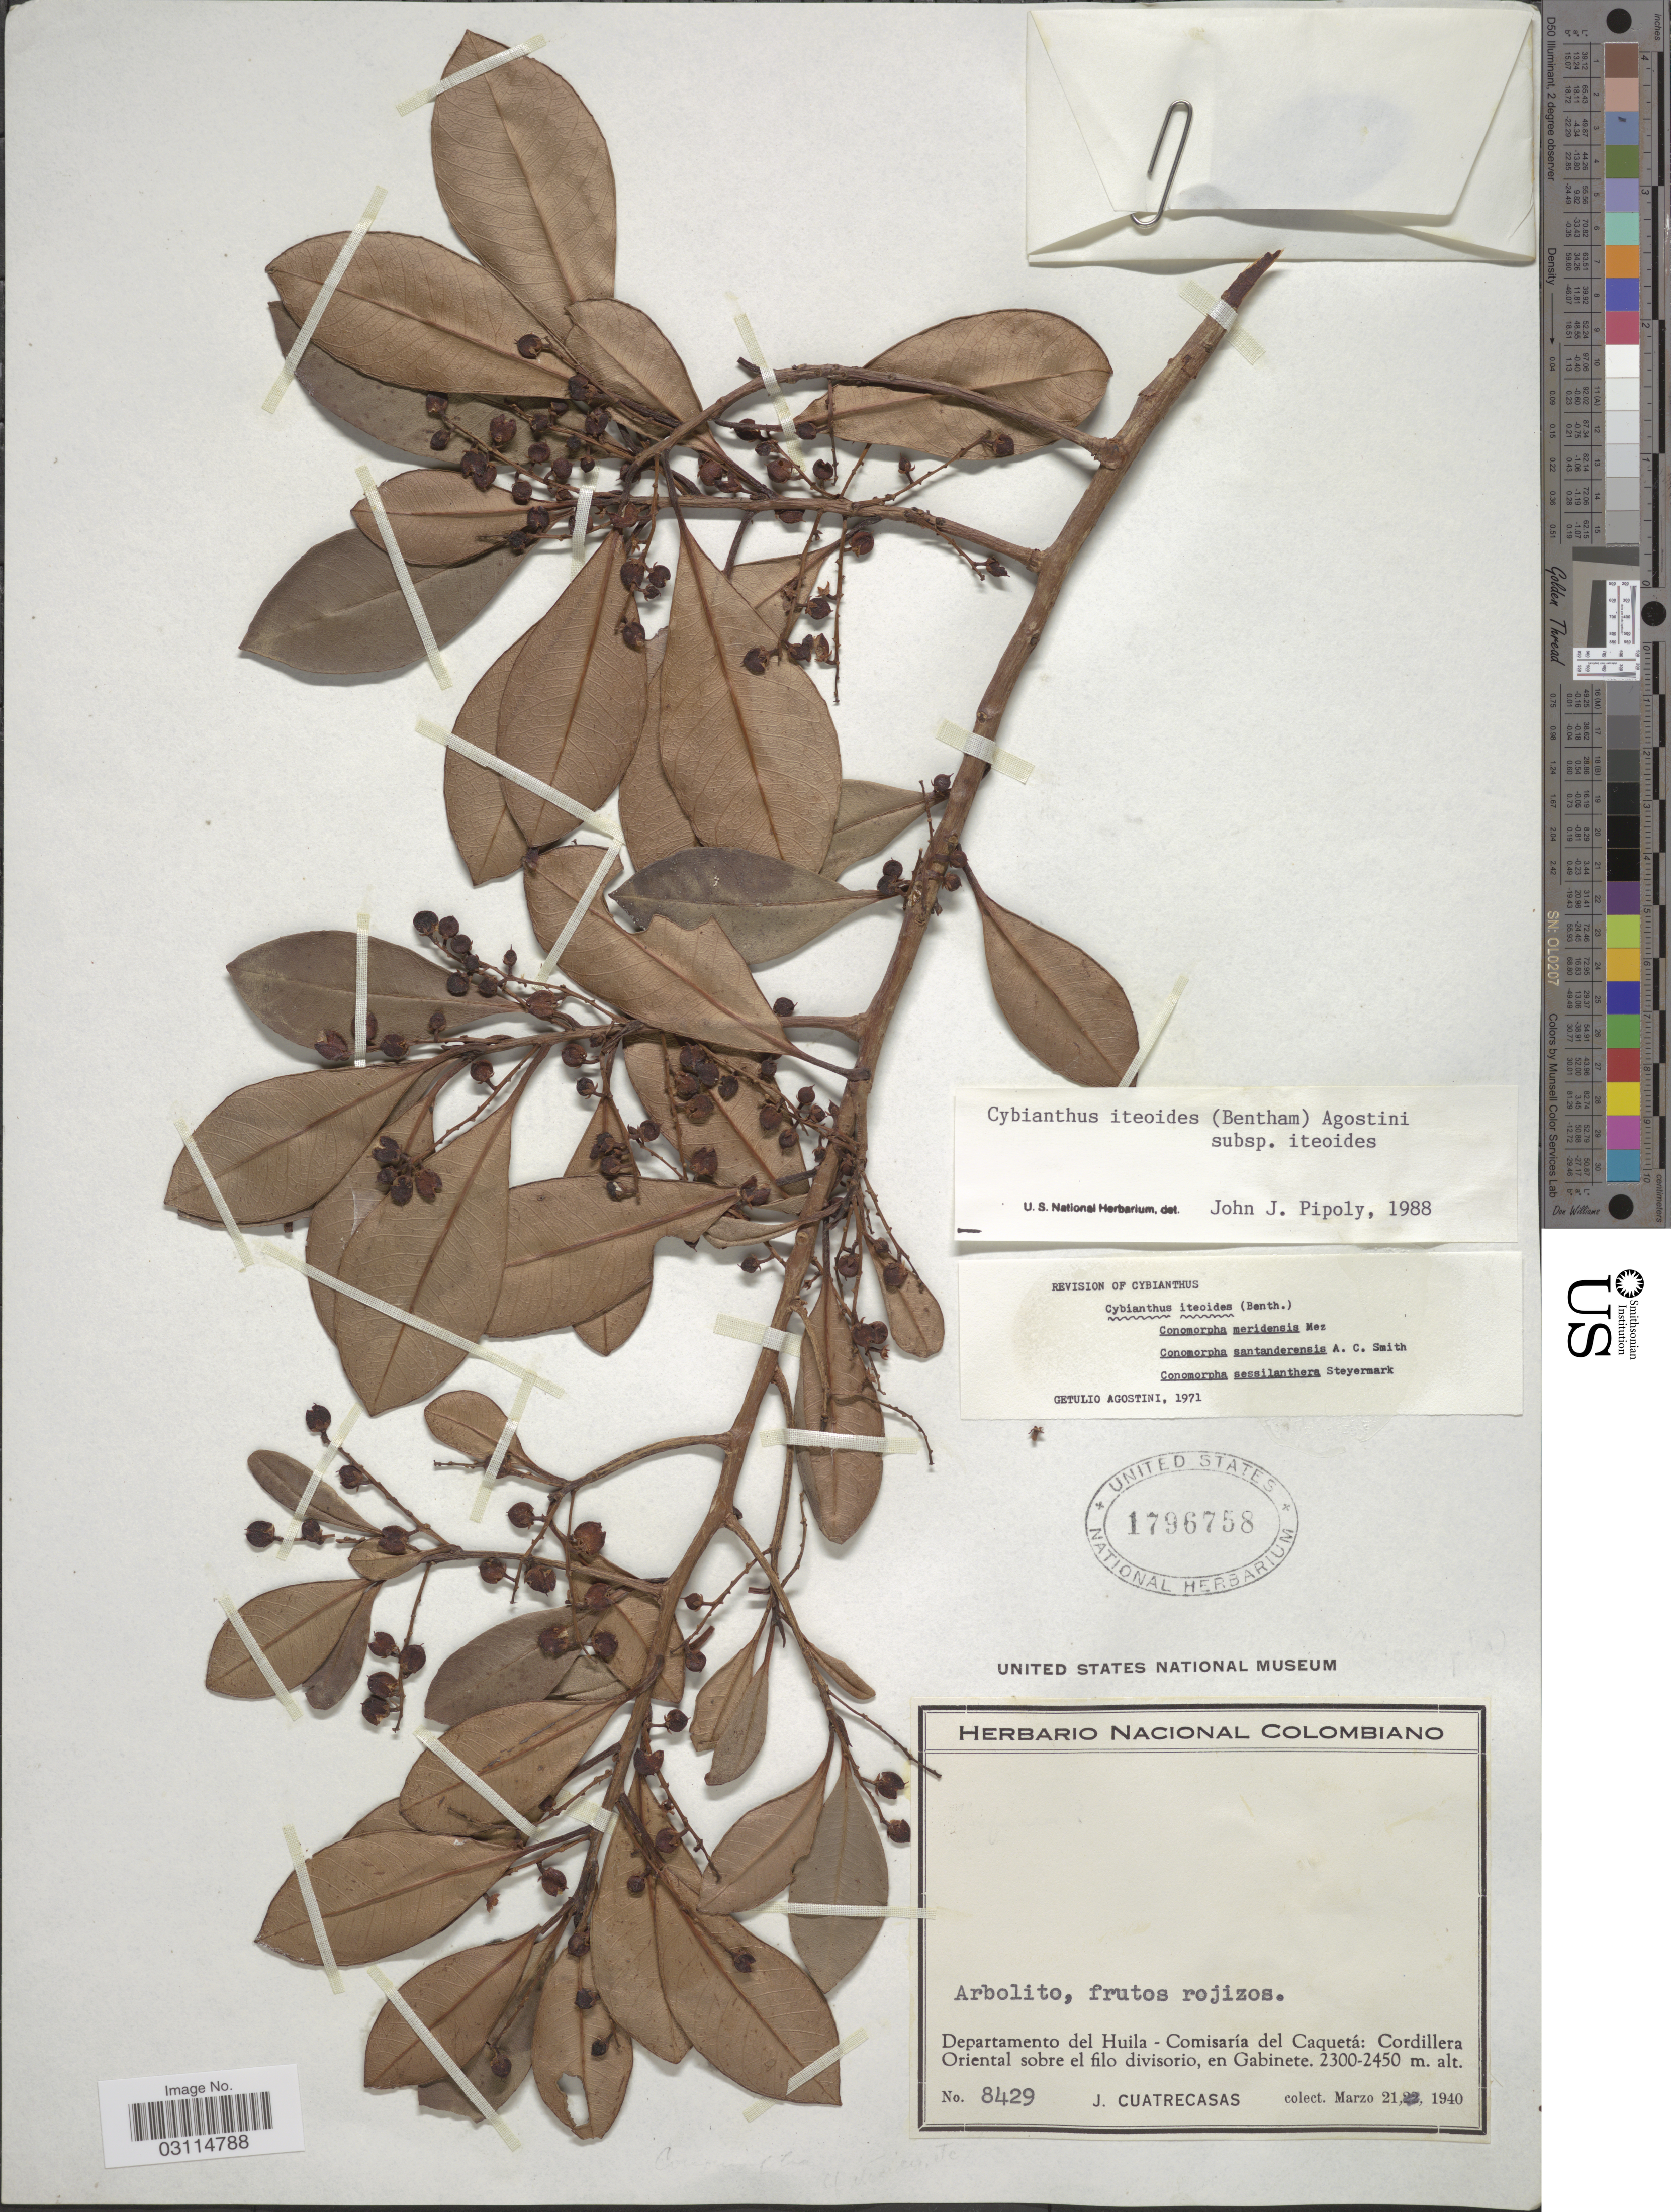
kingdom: Plantae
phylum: Tracheophyta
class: Magnoliopsida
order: Ericales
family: Primulaceae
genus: Cybianthus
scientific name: Cybianthus iteoides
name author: (Benth.) G. Agostini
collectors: J. Cuatrecasas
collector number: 8429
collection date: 1940-03-21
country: Colombia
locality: Departamento del Huila - Comisaría del Caquetá: Cordillera Oriental sobre el filo divisorio, en Gabinete.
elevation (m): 2300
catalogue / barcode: US 1796758